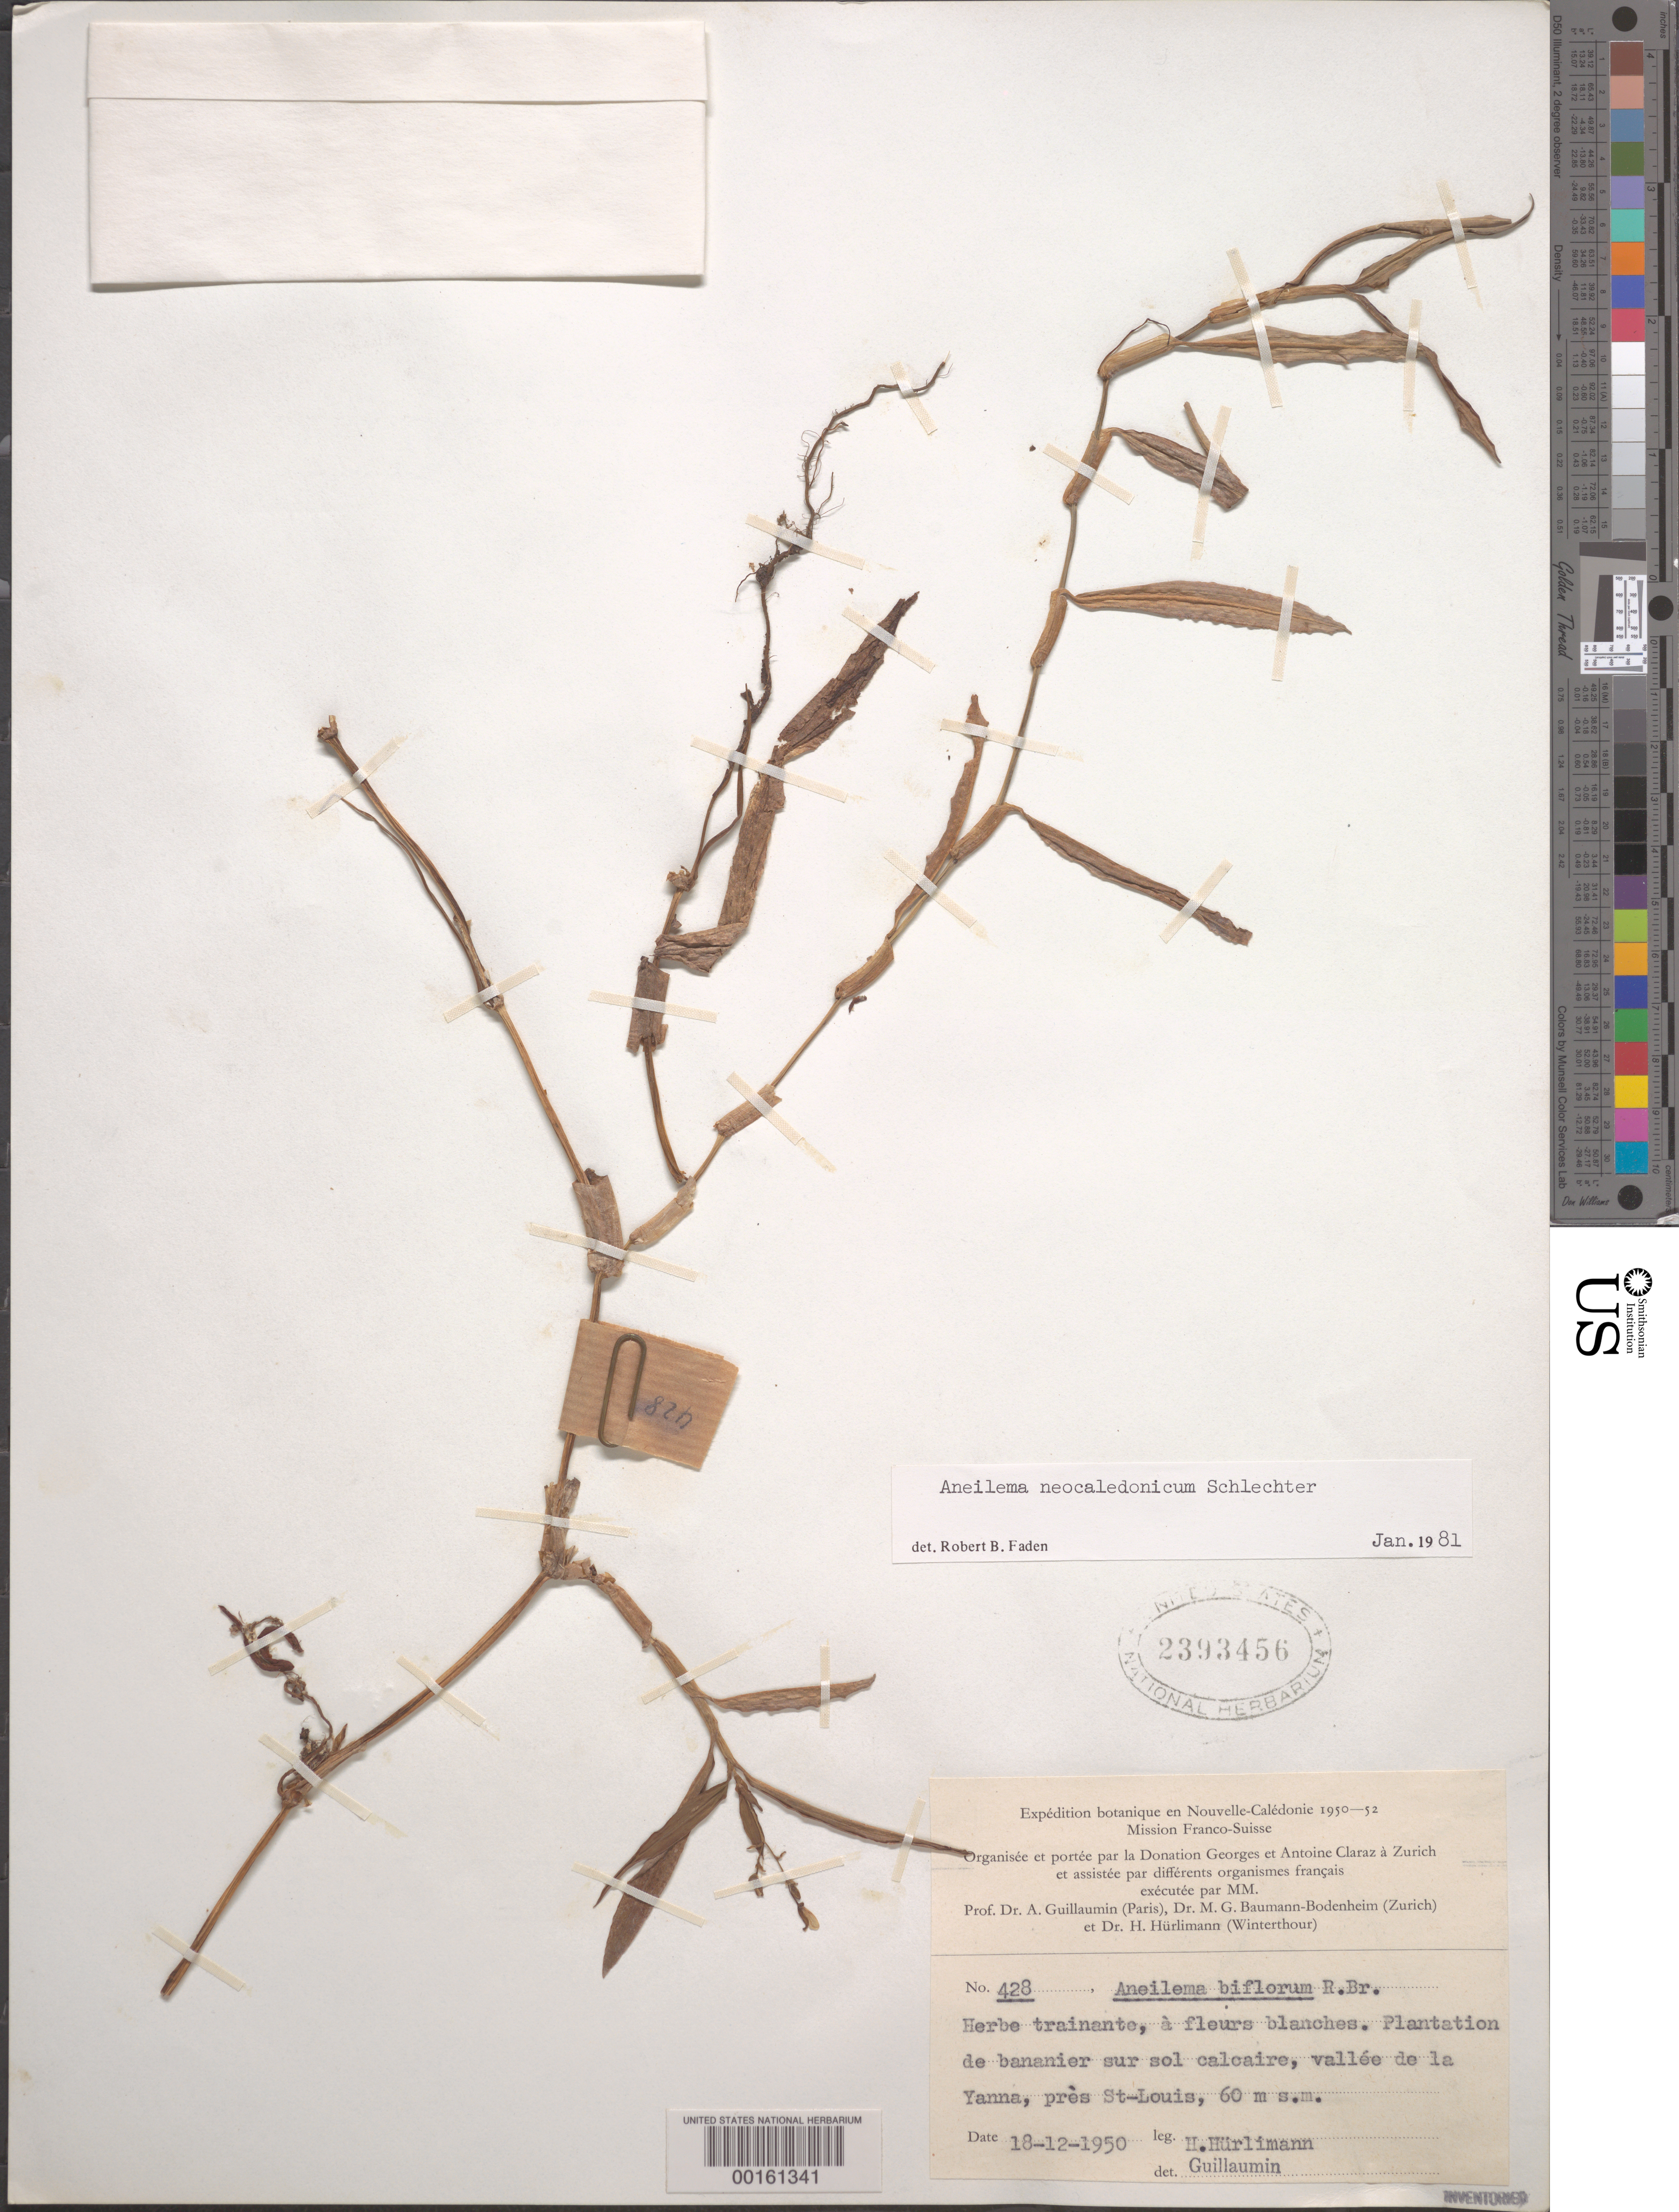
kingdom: Plantae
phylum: Tracheophyta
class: Liliopsida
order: Commelinales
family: Commelinaceae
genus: Aneilema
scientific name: Aneilema neocaledonicum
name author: Schltr.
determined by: Faden, Robert B., (US), Smithsonian Institution - National Museum of Natural History (UNITED STATES)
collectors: H. Hurlimann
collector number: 428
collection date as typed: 18 Dec 1950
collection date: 1950-12-18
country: New Caledonia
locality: Yanna, near st. louis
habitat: Calcium soil, plantation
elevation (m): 60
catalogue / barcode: US 2393456